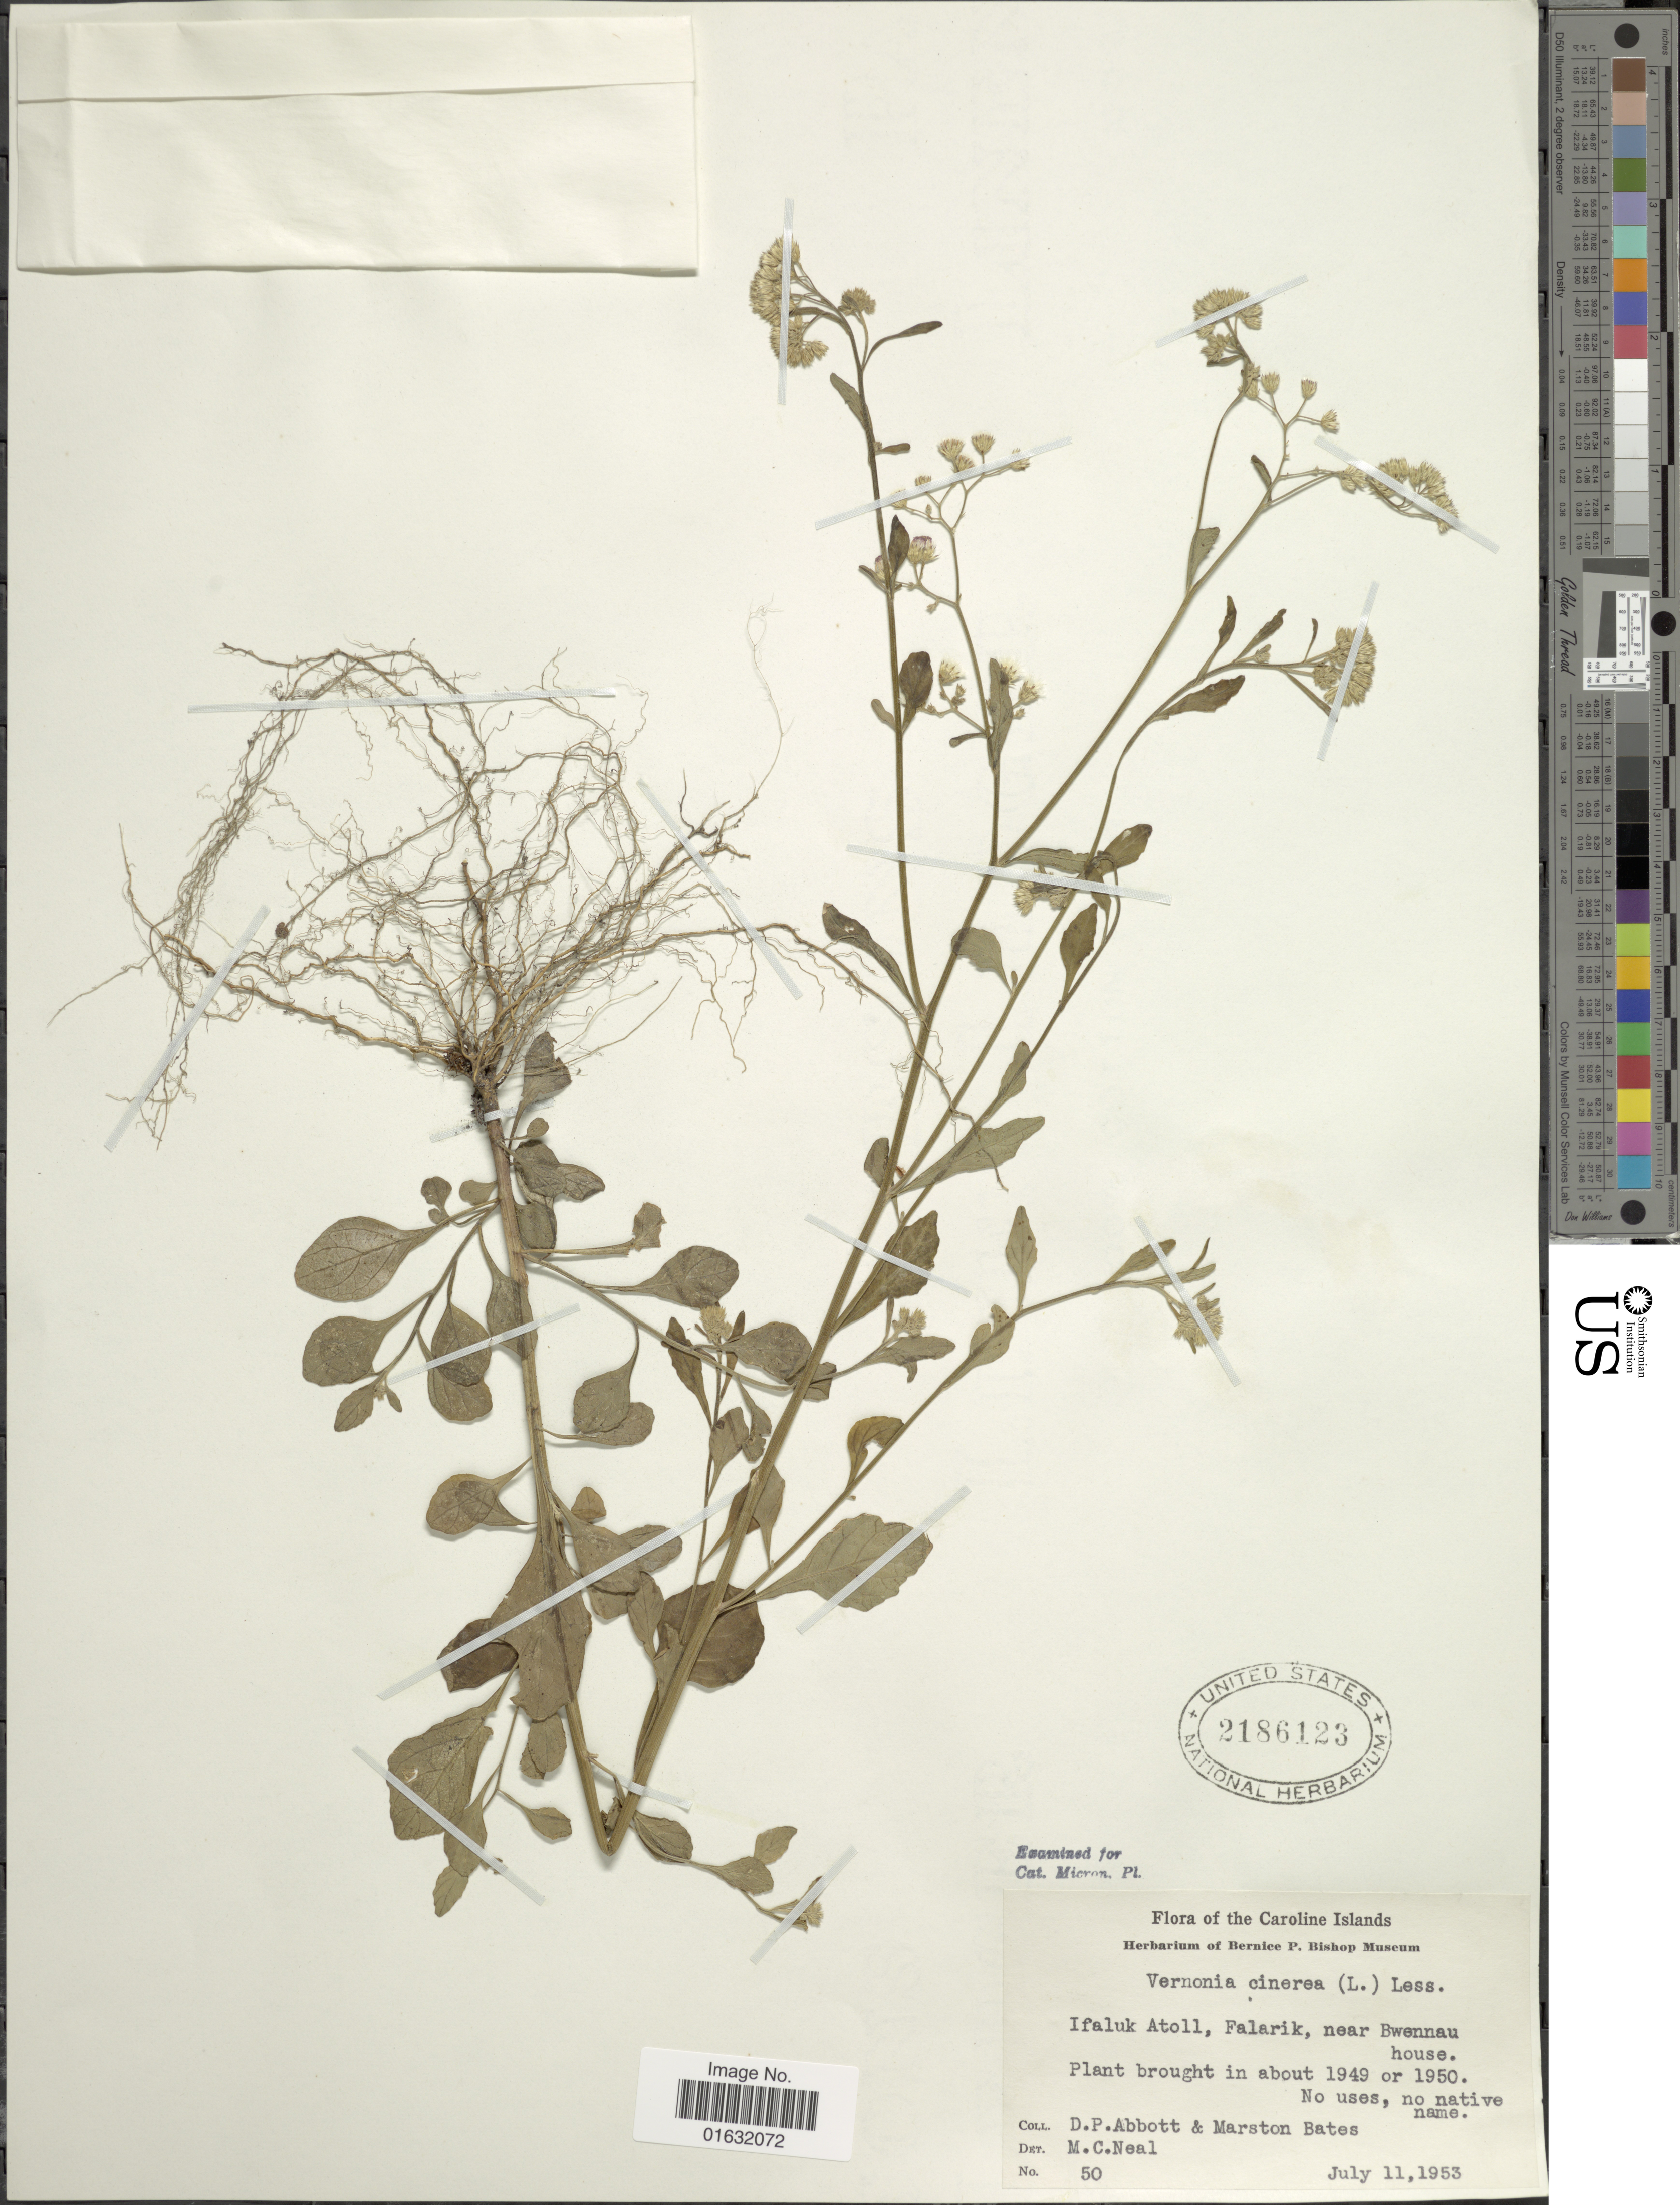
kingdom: Plantae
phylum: Tracheophyta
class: Magnoliopsida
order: Asterales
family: Asteraceae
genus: Cyanthillium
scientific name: Cyanthillium cinereum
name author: (L.) H. Rob.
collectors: D. P. Abbott & M. Bates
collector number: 50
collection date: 1953-07-11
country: Micronesia, Federated States of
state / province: Yap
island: Ifalik [Ifaluk] Atoll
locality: The Caroline Islands, Ifaluk Atoll, Falarik, near Bwennau house.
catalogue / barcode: US 2186123